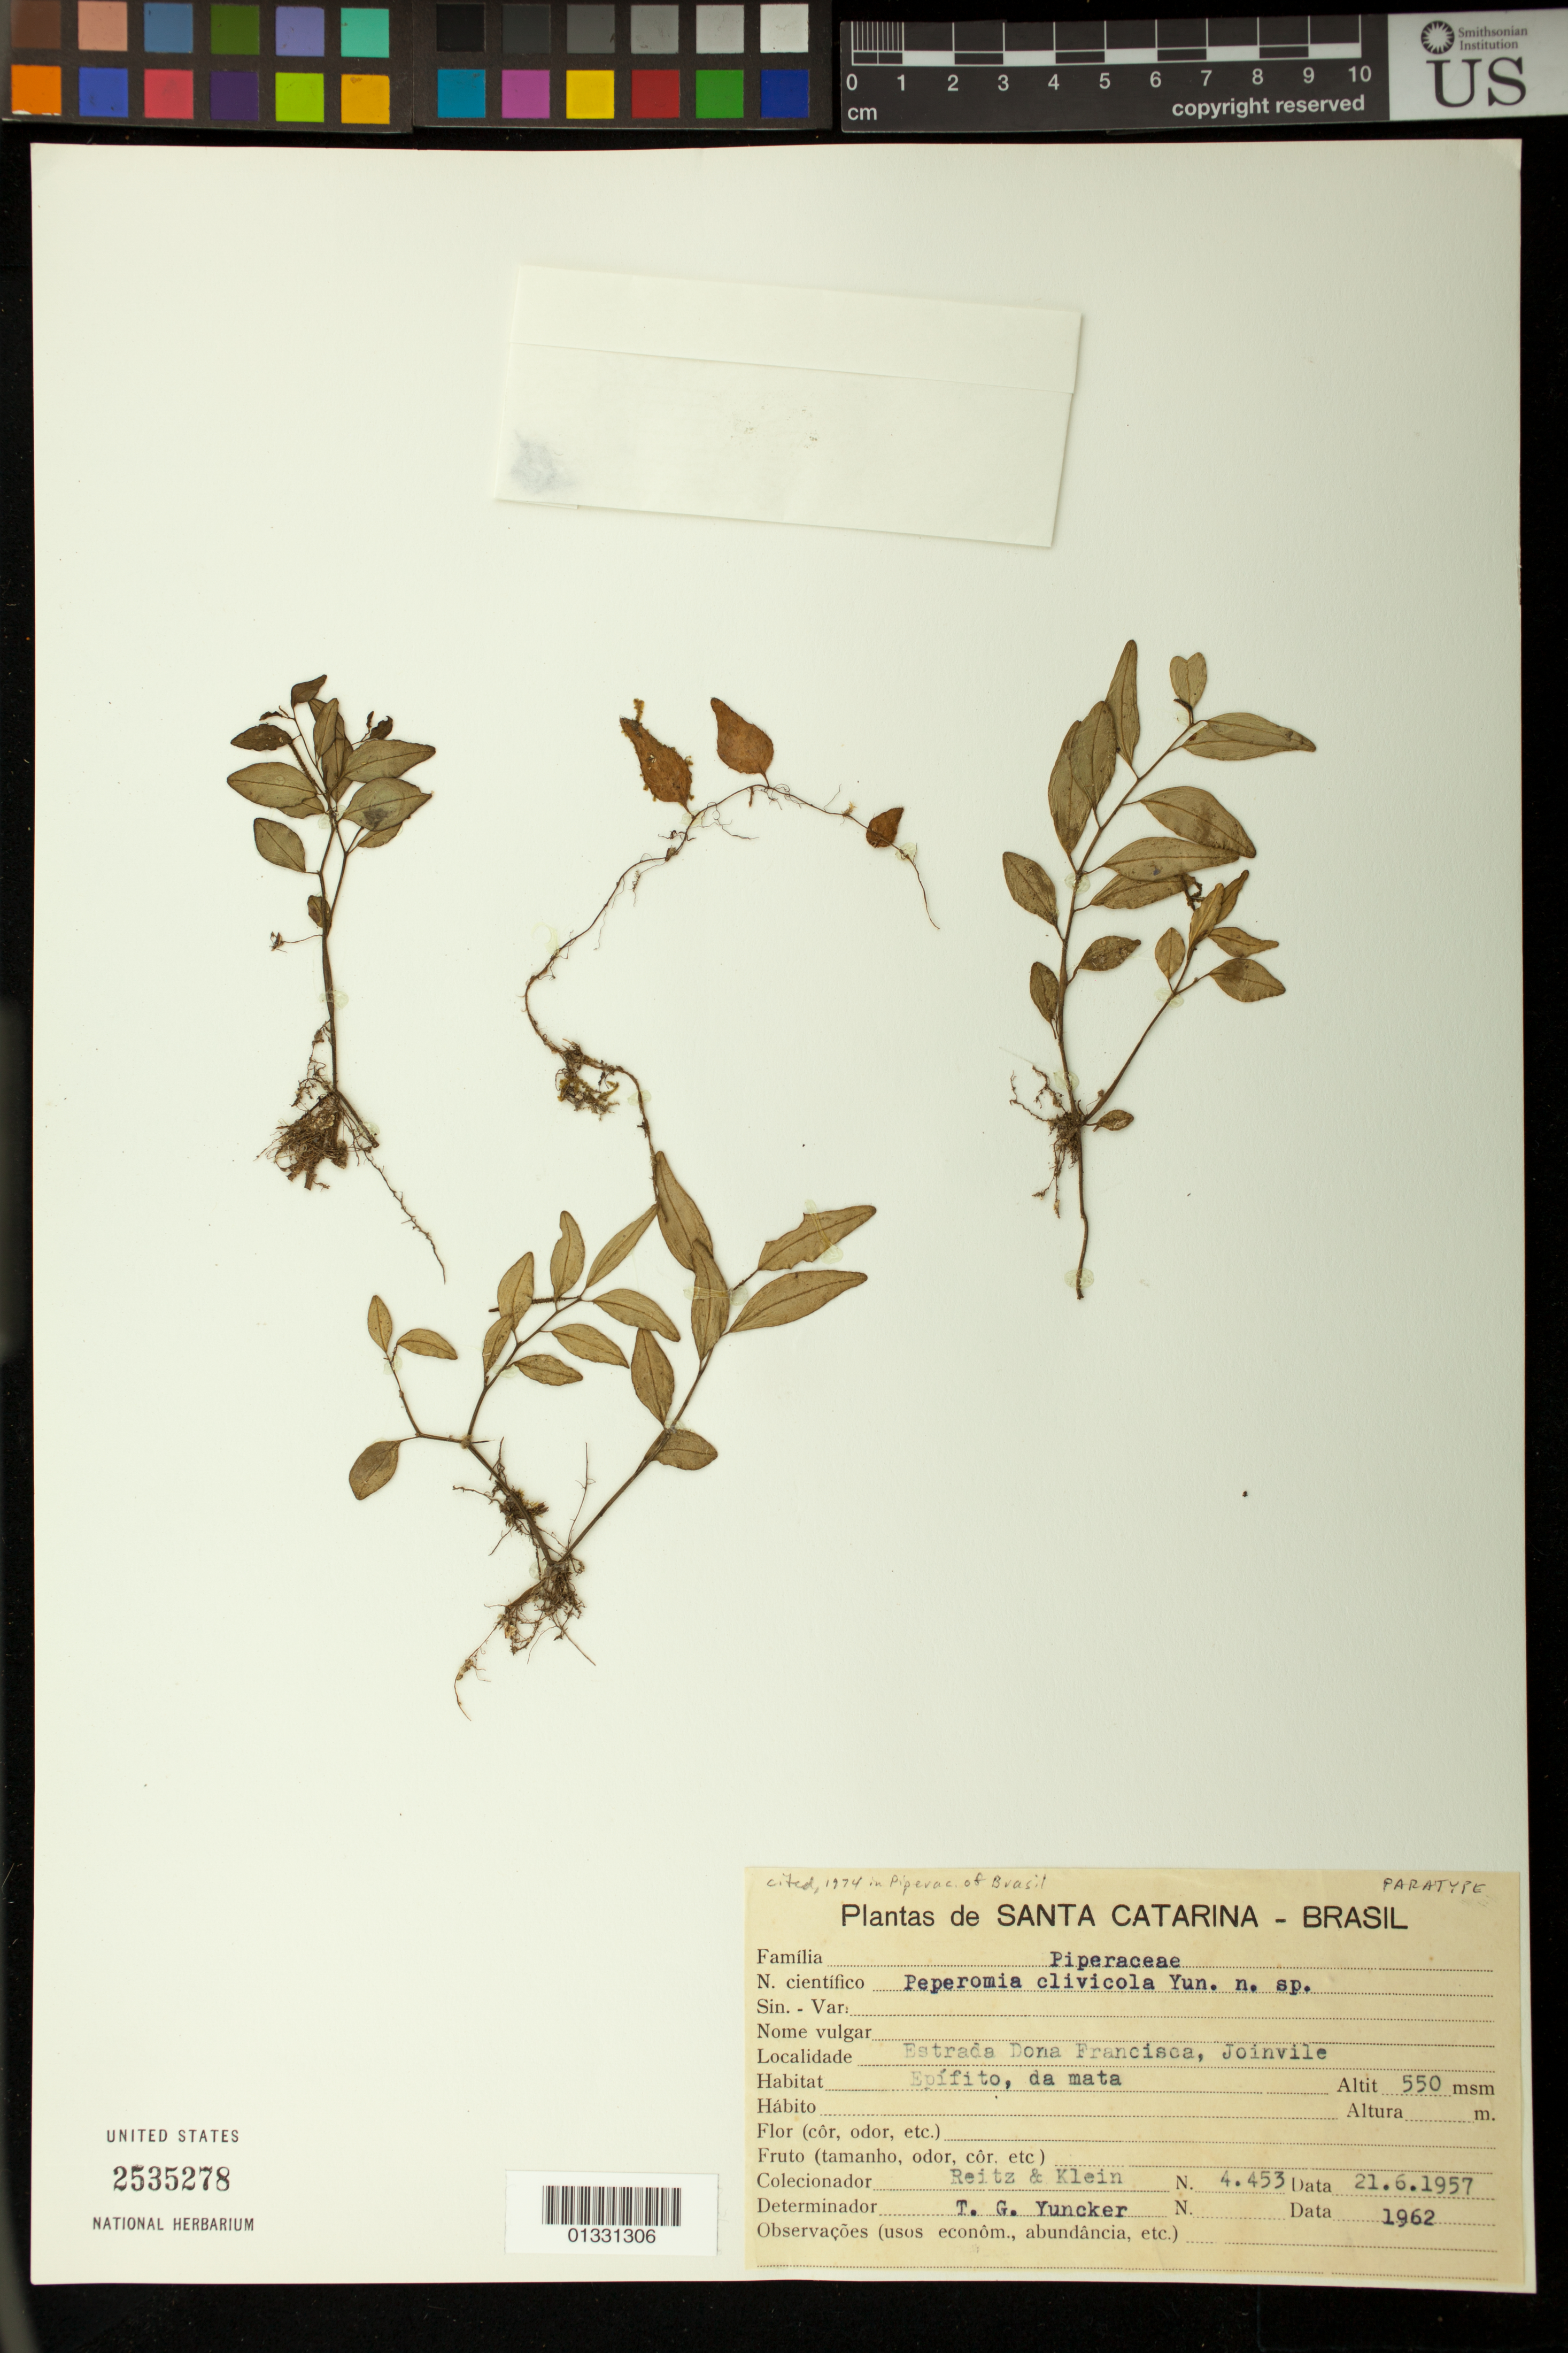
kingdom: Plantae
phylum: Tracheophyta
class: Magnoliopsida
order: Piperales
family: Piperaceae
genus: Peperomia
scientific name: Peperomia clivicola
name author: Yunck.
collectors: R. Reitz & D. Klein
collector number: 4453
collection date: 1957-06-21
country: Brazil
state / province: Santa Catarina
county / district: Joinville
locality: Estrada Dona Francisca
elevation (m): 550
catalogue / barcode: US 2535278